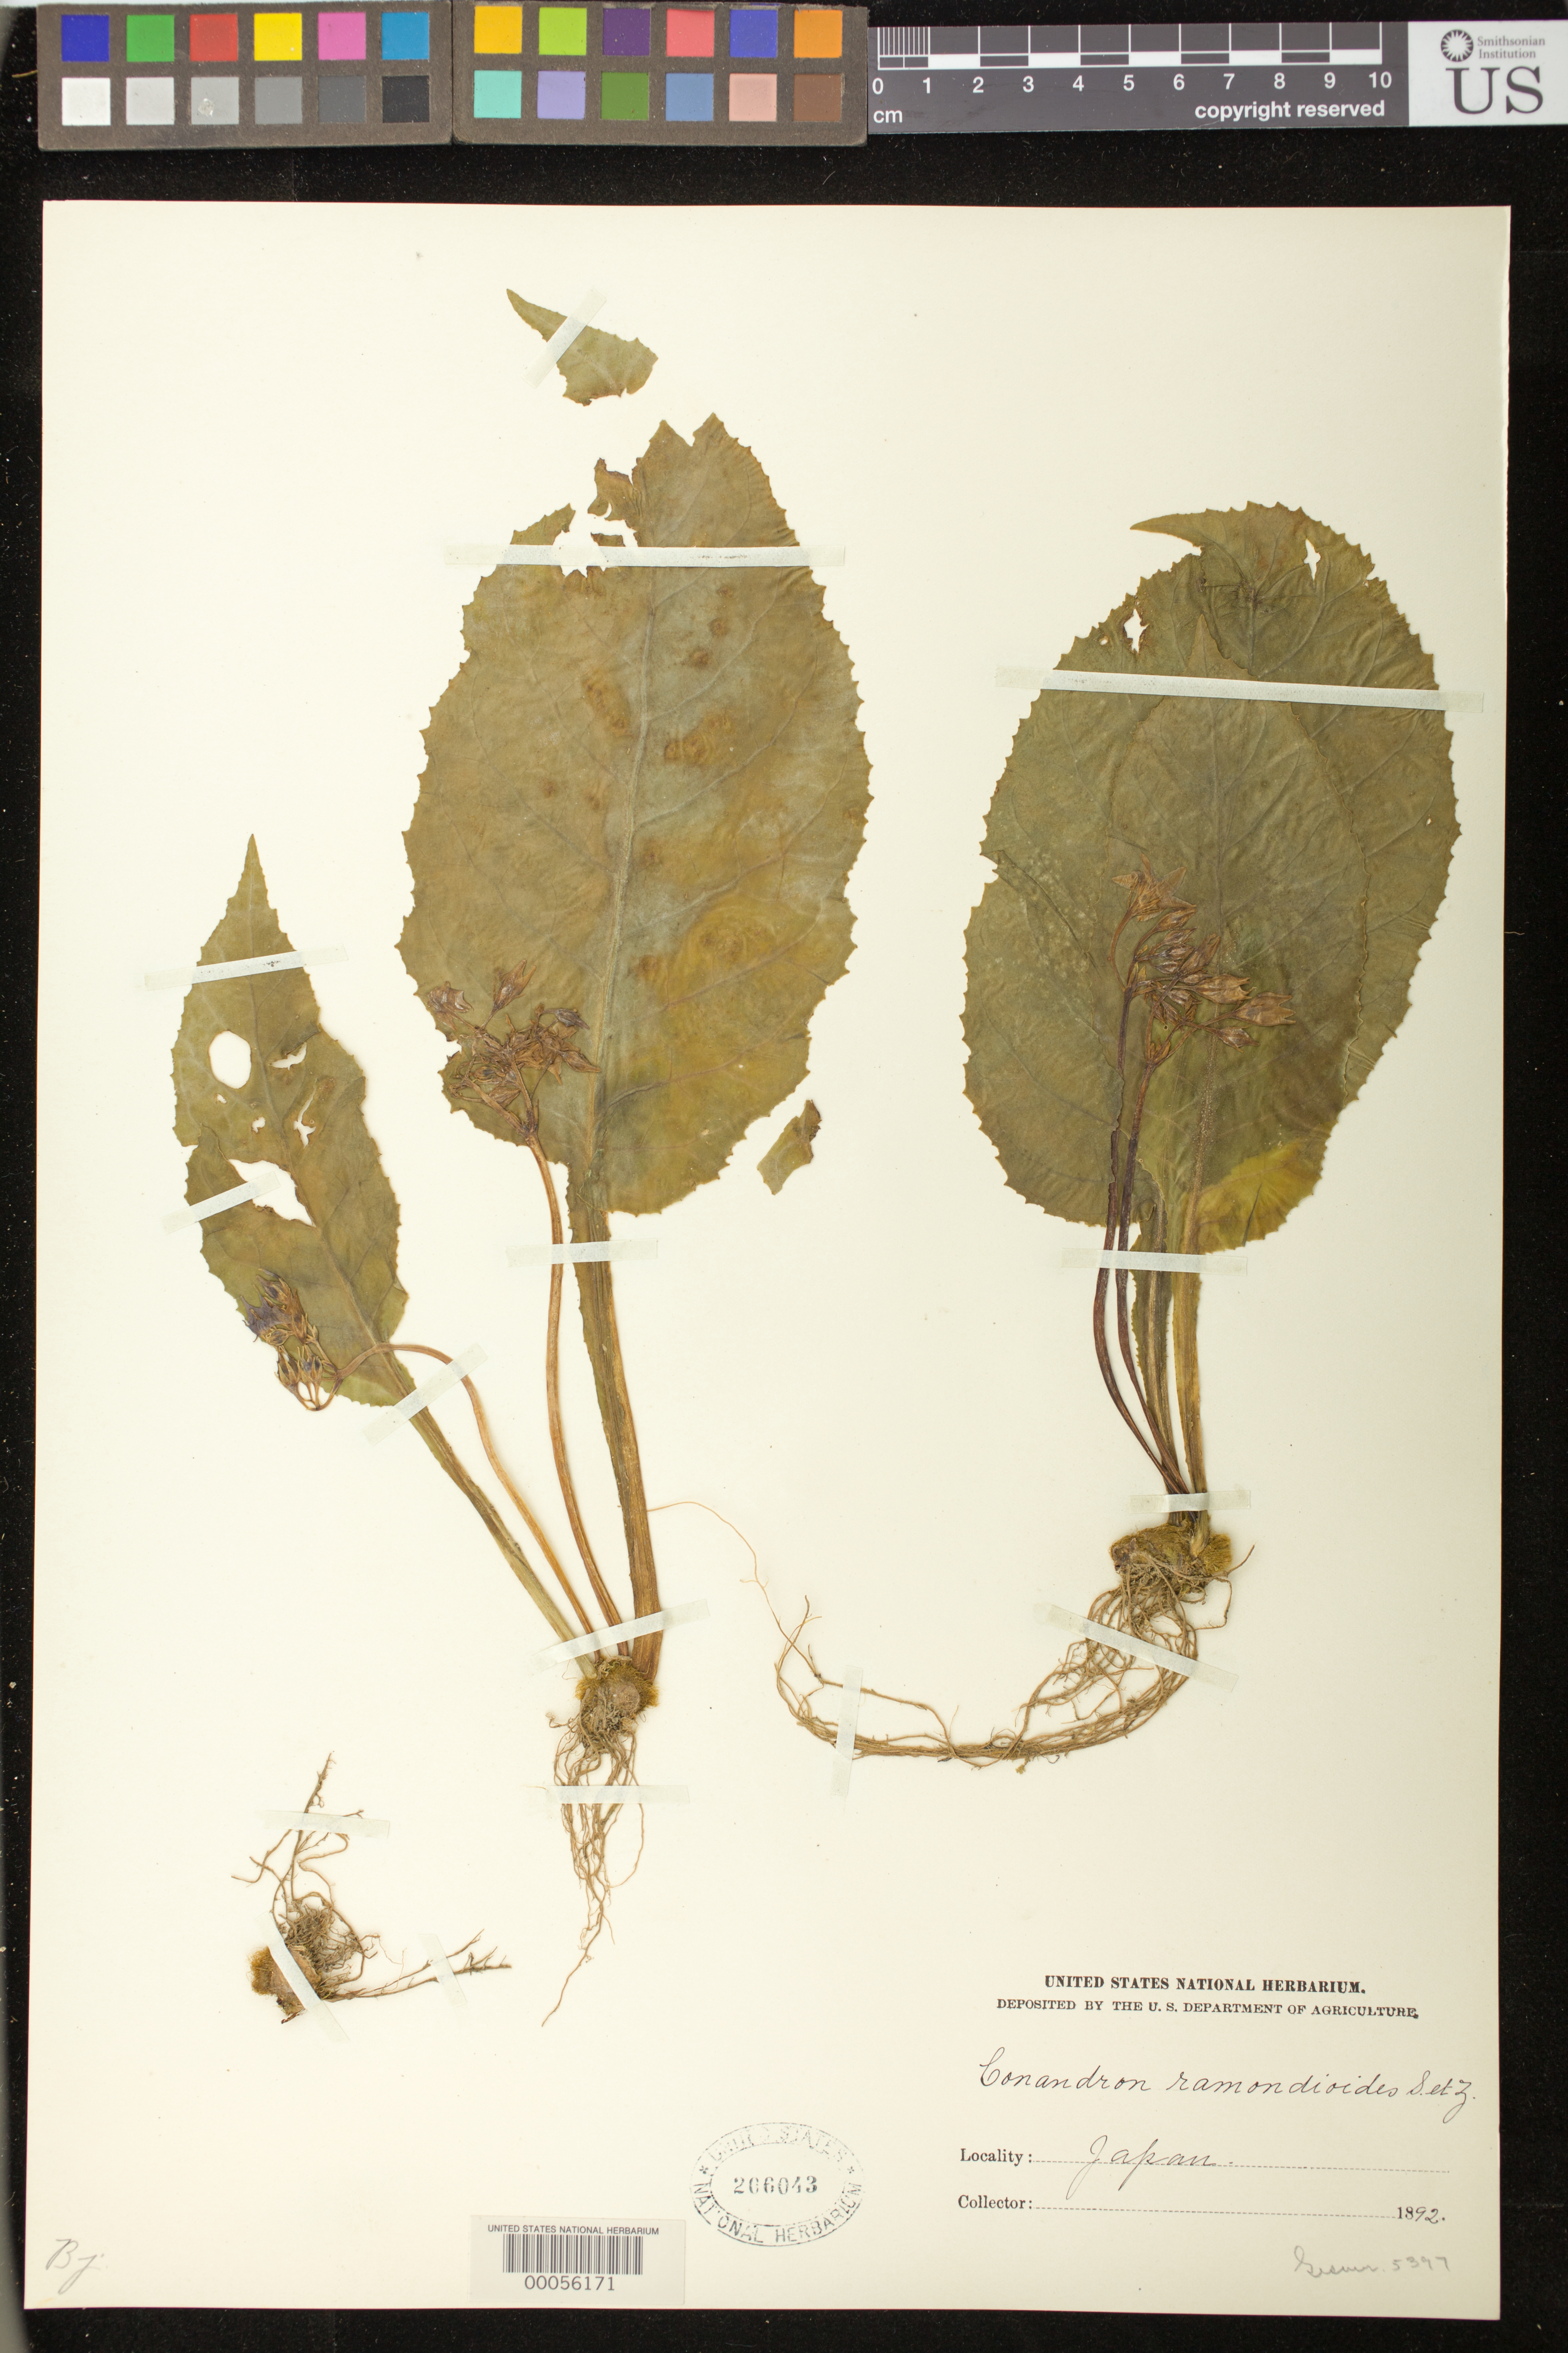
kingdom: Plantae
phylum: Tracheophyta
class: Magnoliopsida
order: Lamiales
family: Gesneriaceae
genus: Conandron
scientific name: Conandron ramondioides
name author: Siebold & Zucc.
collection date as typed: Aug 1892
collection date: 1892-08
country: Japan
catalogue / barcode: US 266043